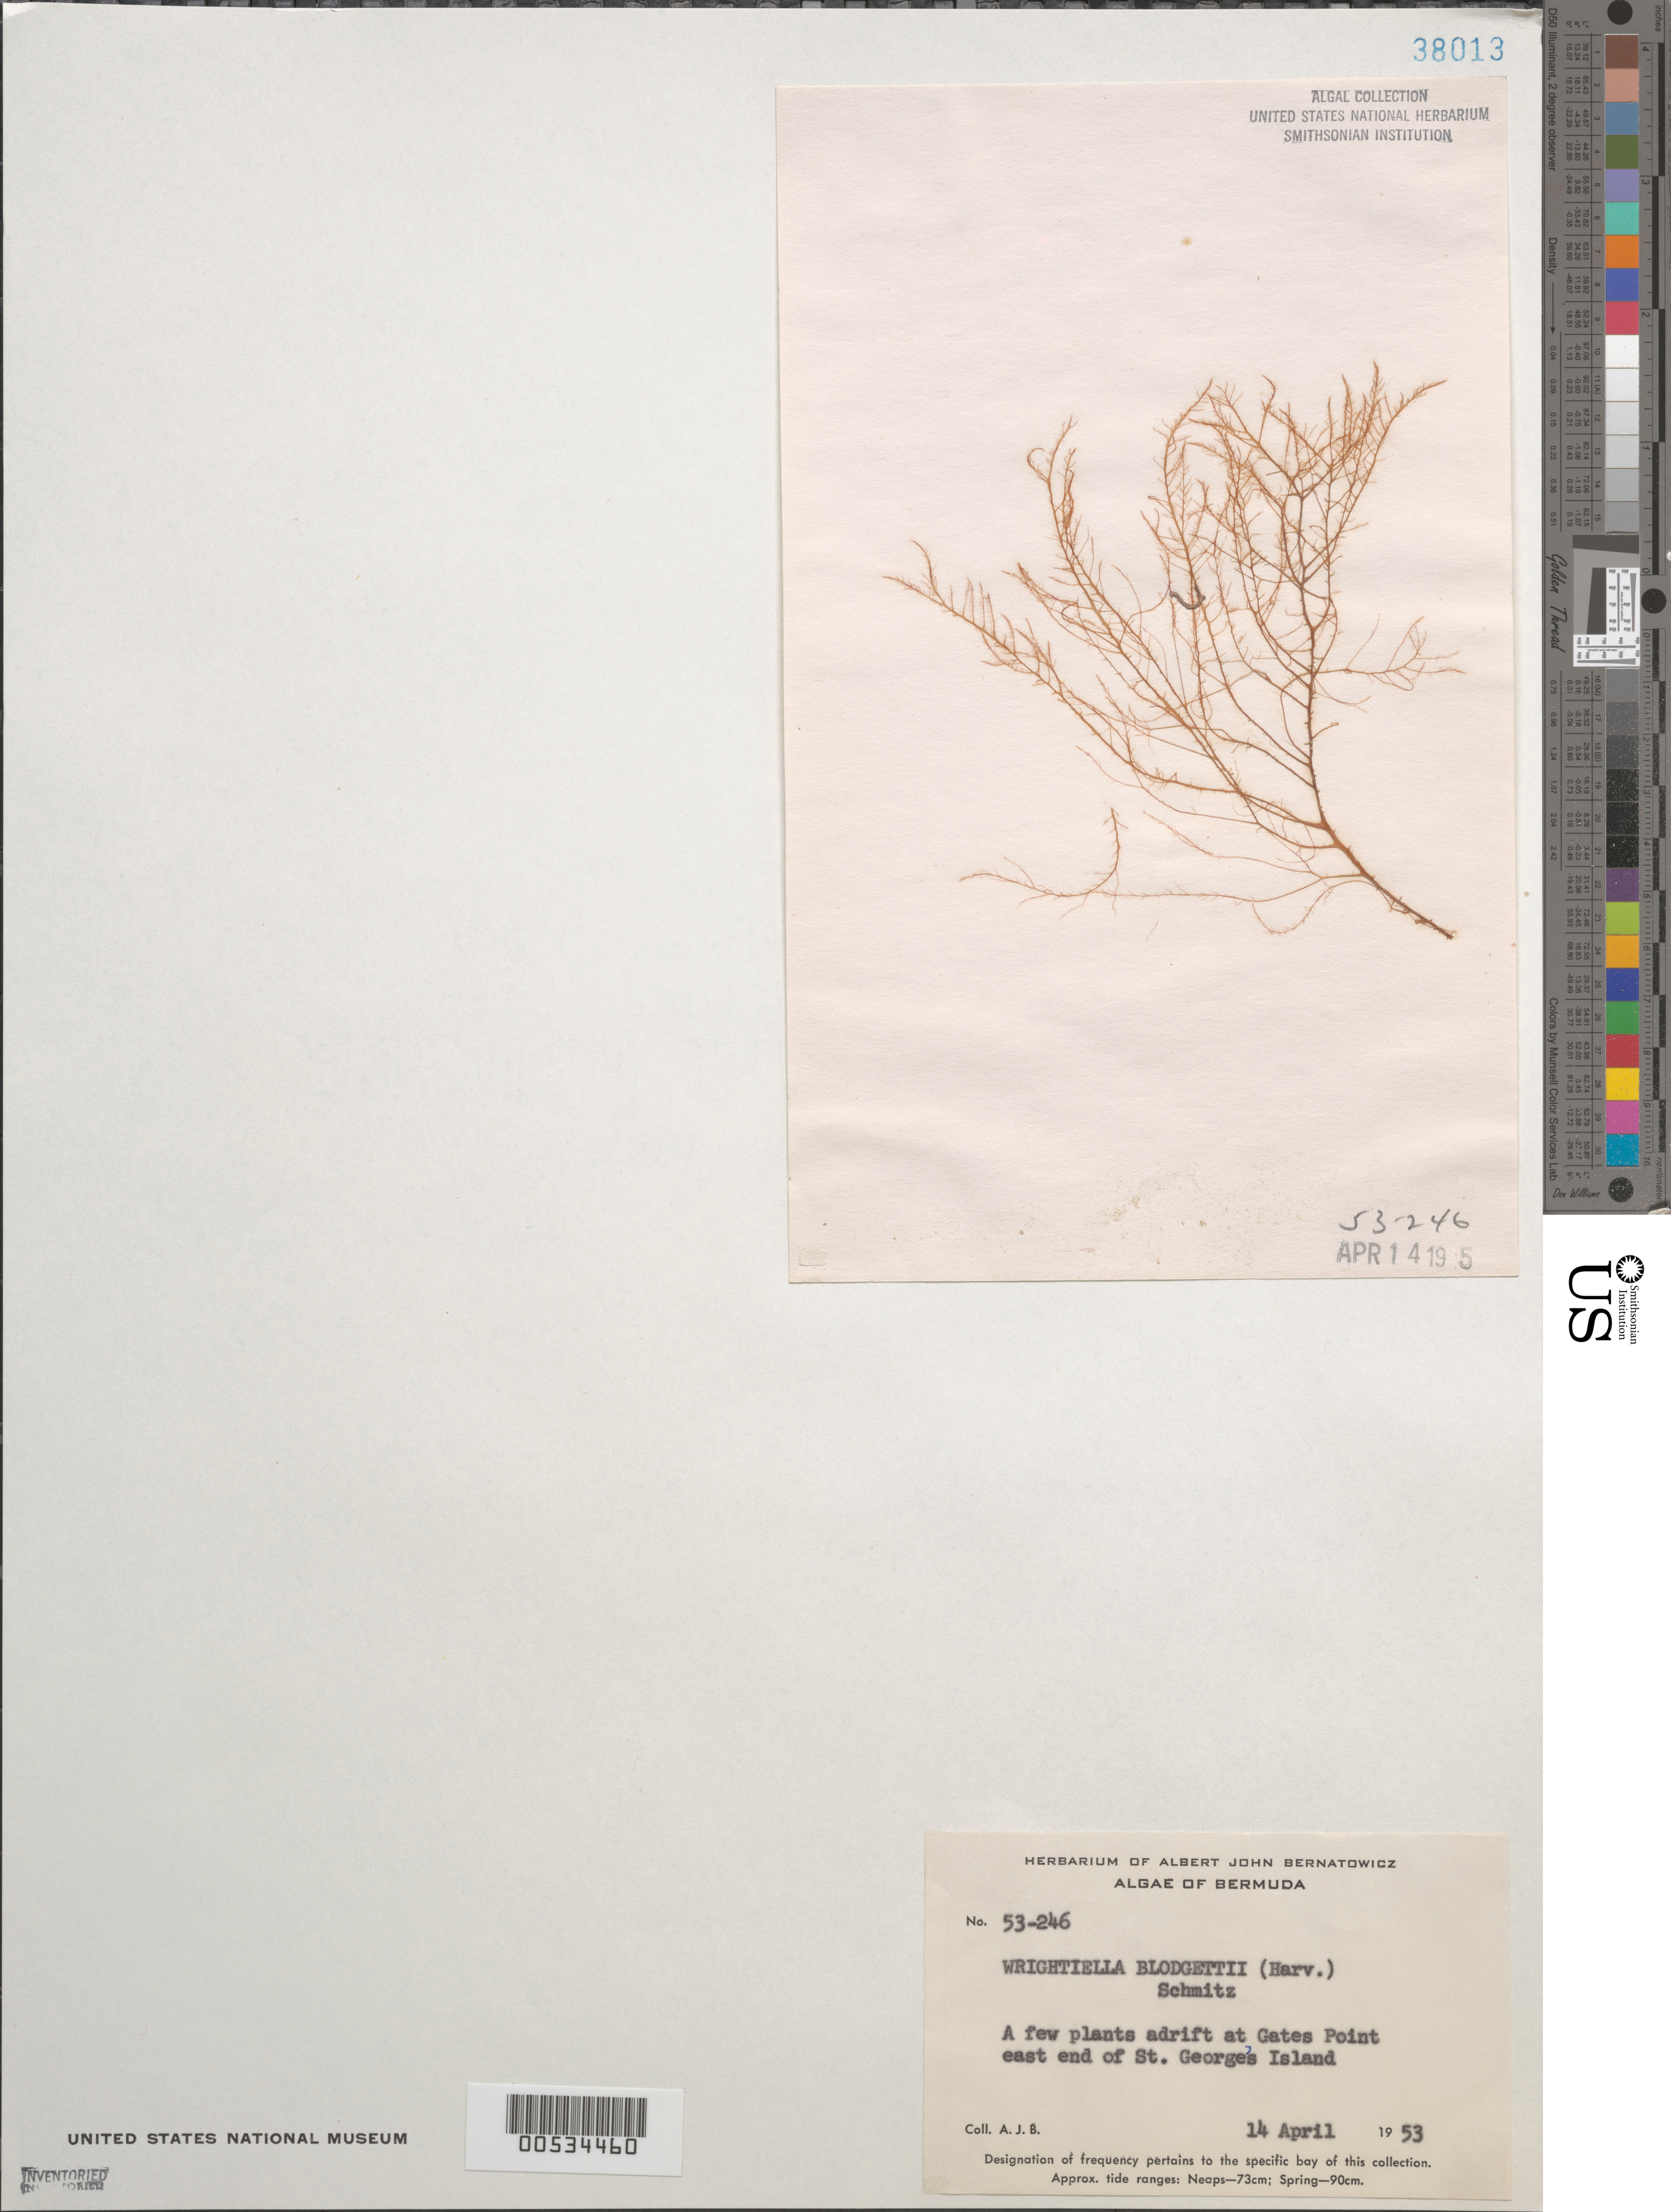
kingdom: Plantae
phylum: Rhodophyta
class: Florideophyceae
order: Ceramiales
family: Rhodomelaceae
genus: Wrightiella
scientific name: Wrightiella blodgettii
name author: (Harv.) F. Schmitz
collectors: A. Bernatowicz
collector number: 53-246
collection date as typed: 14 Apr 1953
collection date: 1953-04-14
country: Bermuda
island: St. George's Island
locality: Gates Point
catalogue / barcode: US 38013